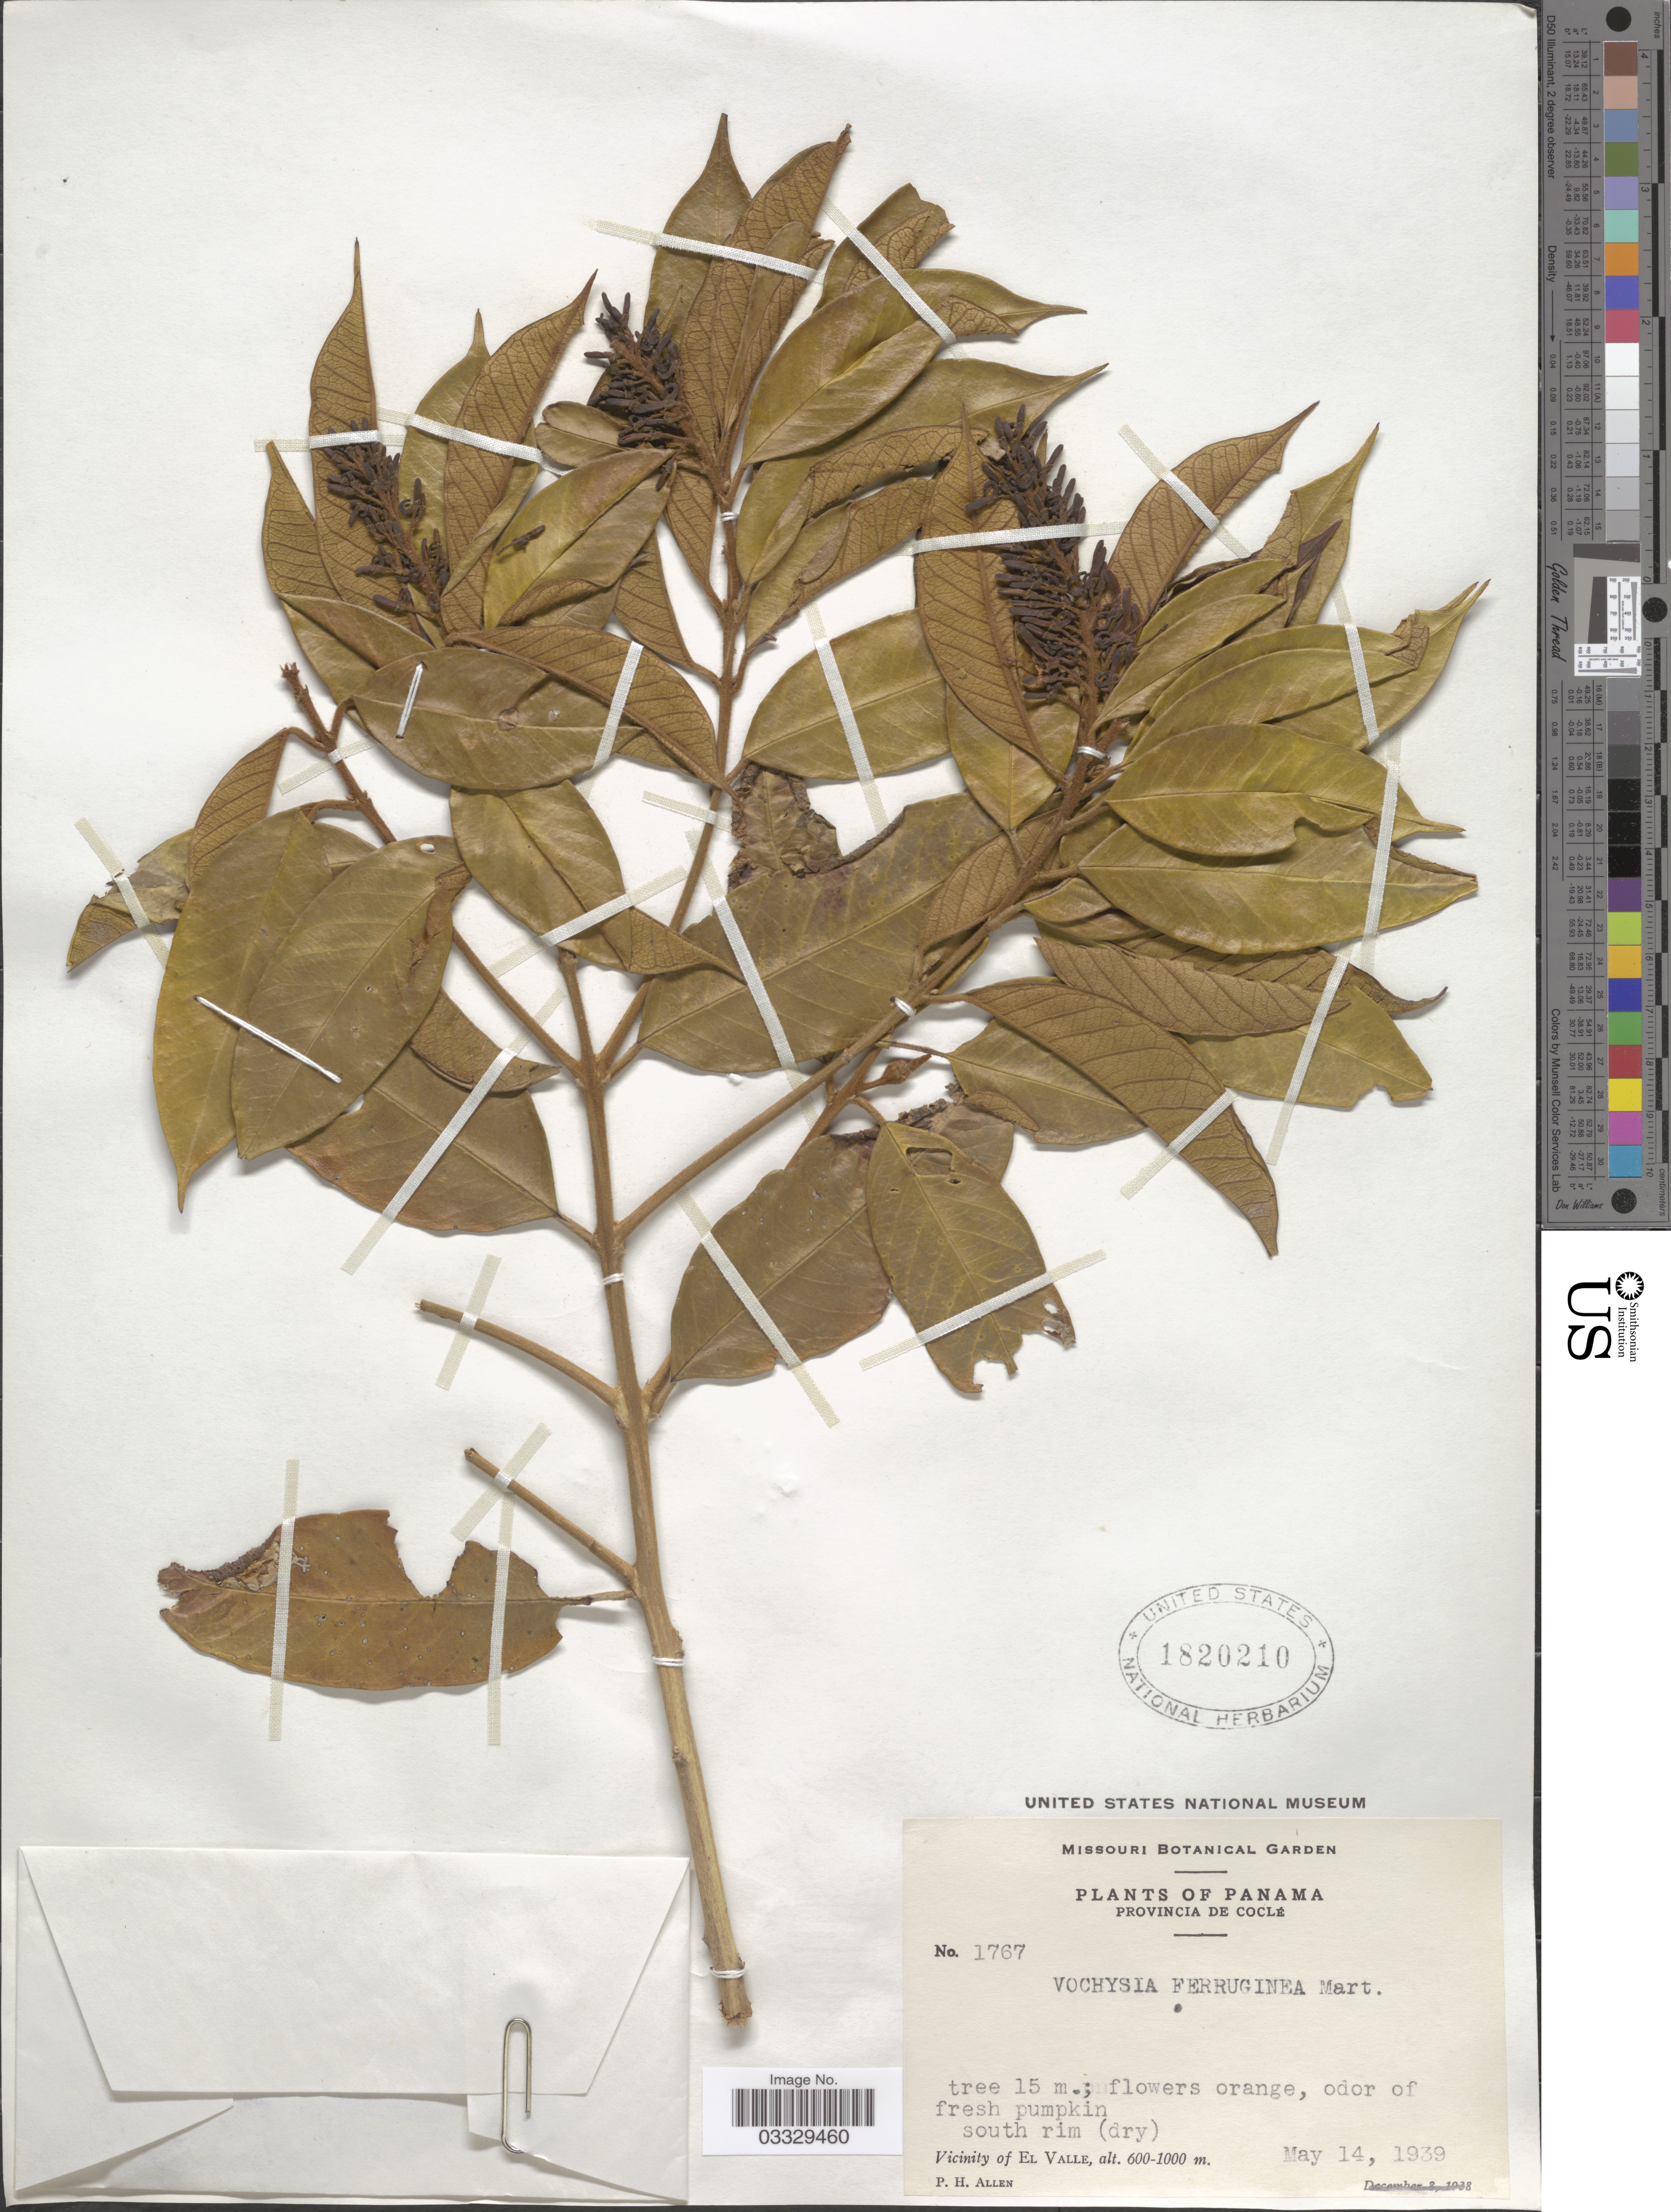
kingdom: Plantae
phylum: Tracheophyta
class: Magnoliopsida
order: Myrtales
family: Vochysiaceae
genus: Vochysia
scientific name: Vochysia ferruginea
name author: Mart.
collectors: P. H. Allen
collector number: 1767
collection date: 1939-05-14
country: Panama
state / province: Coclé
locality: Vicinity of El Valle.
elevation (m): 600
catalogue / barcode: US 1820210